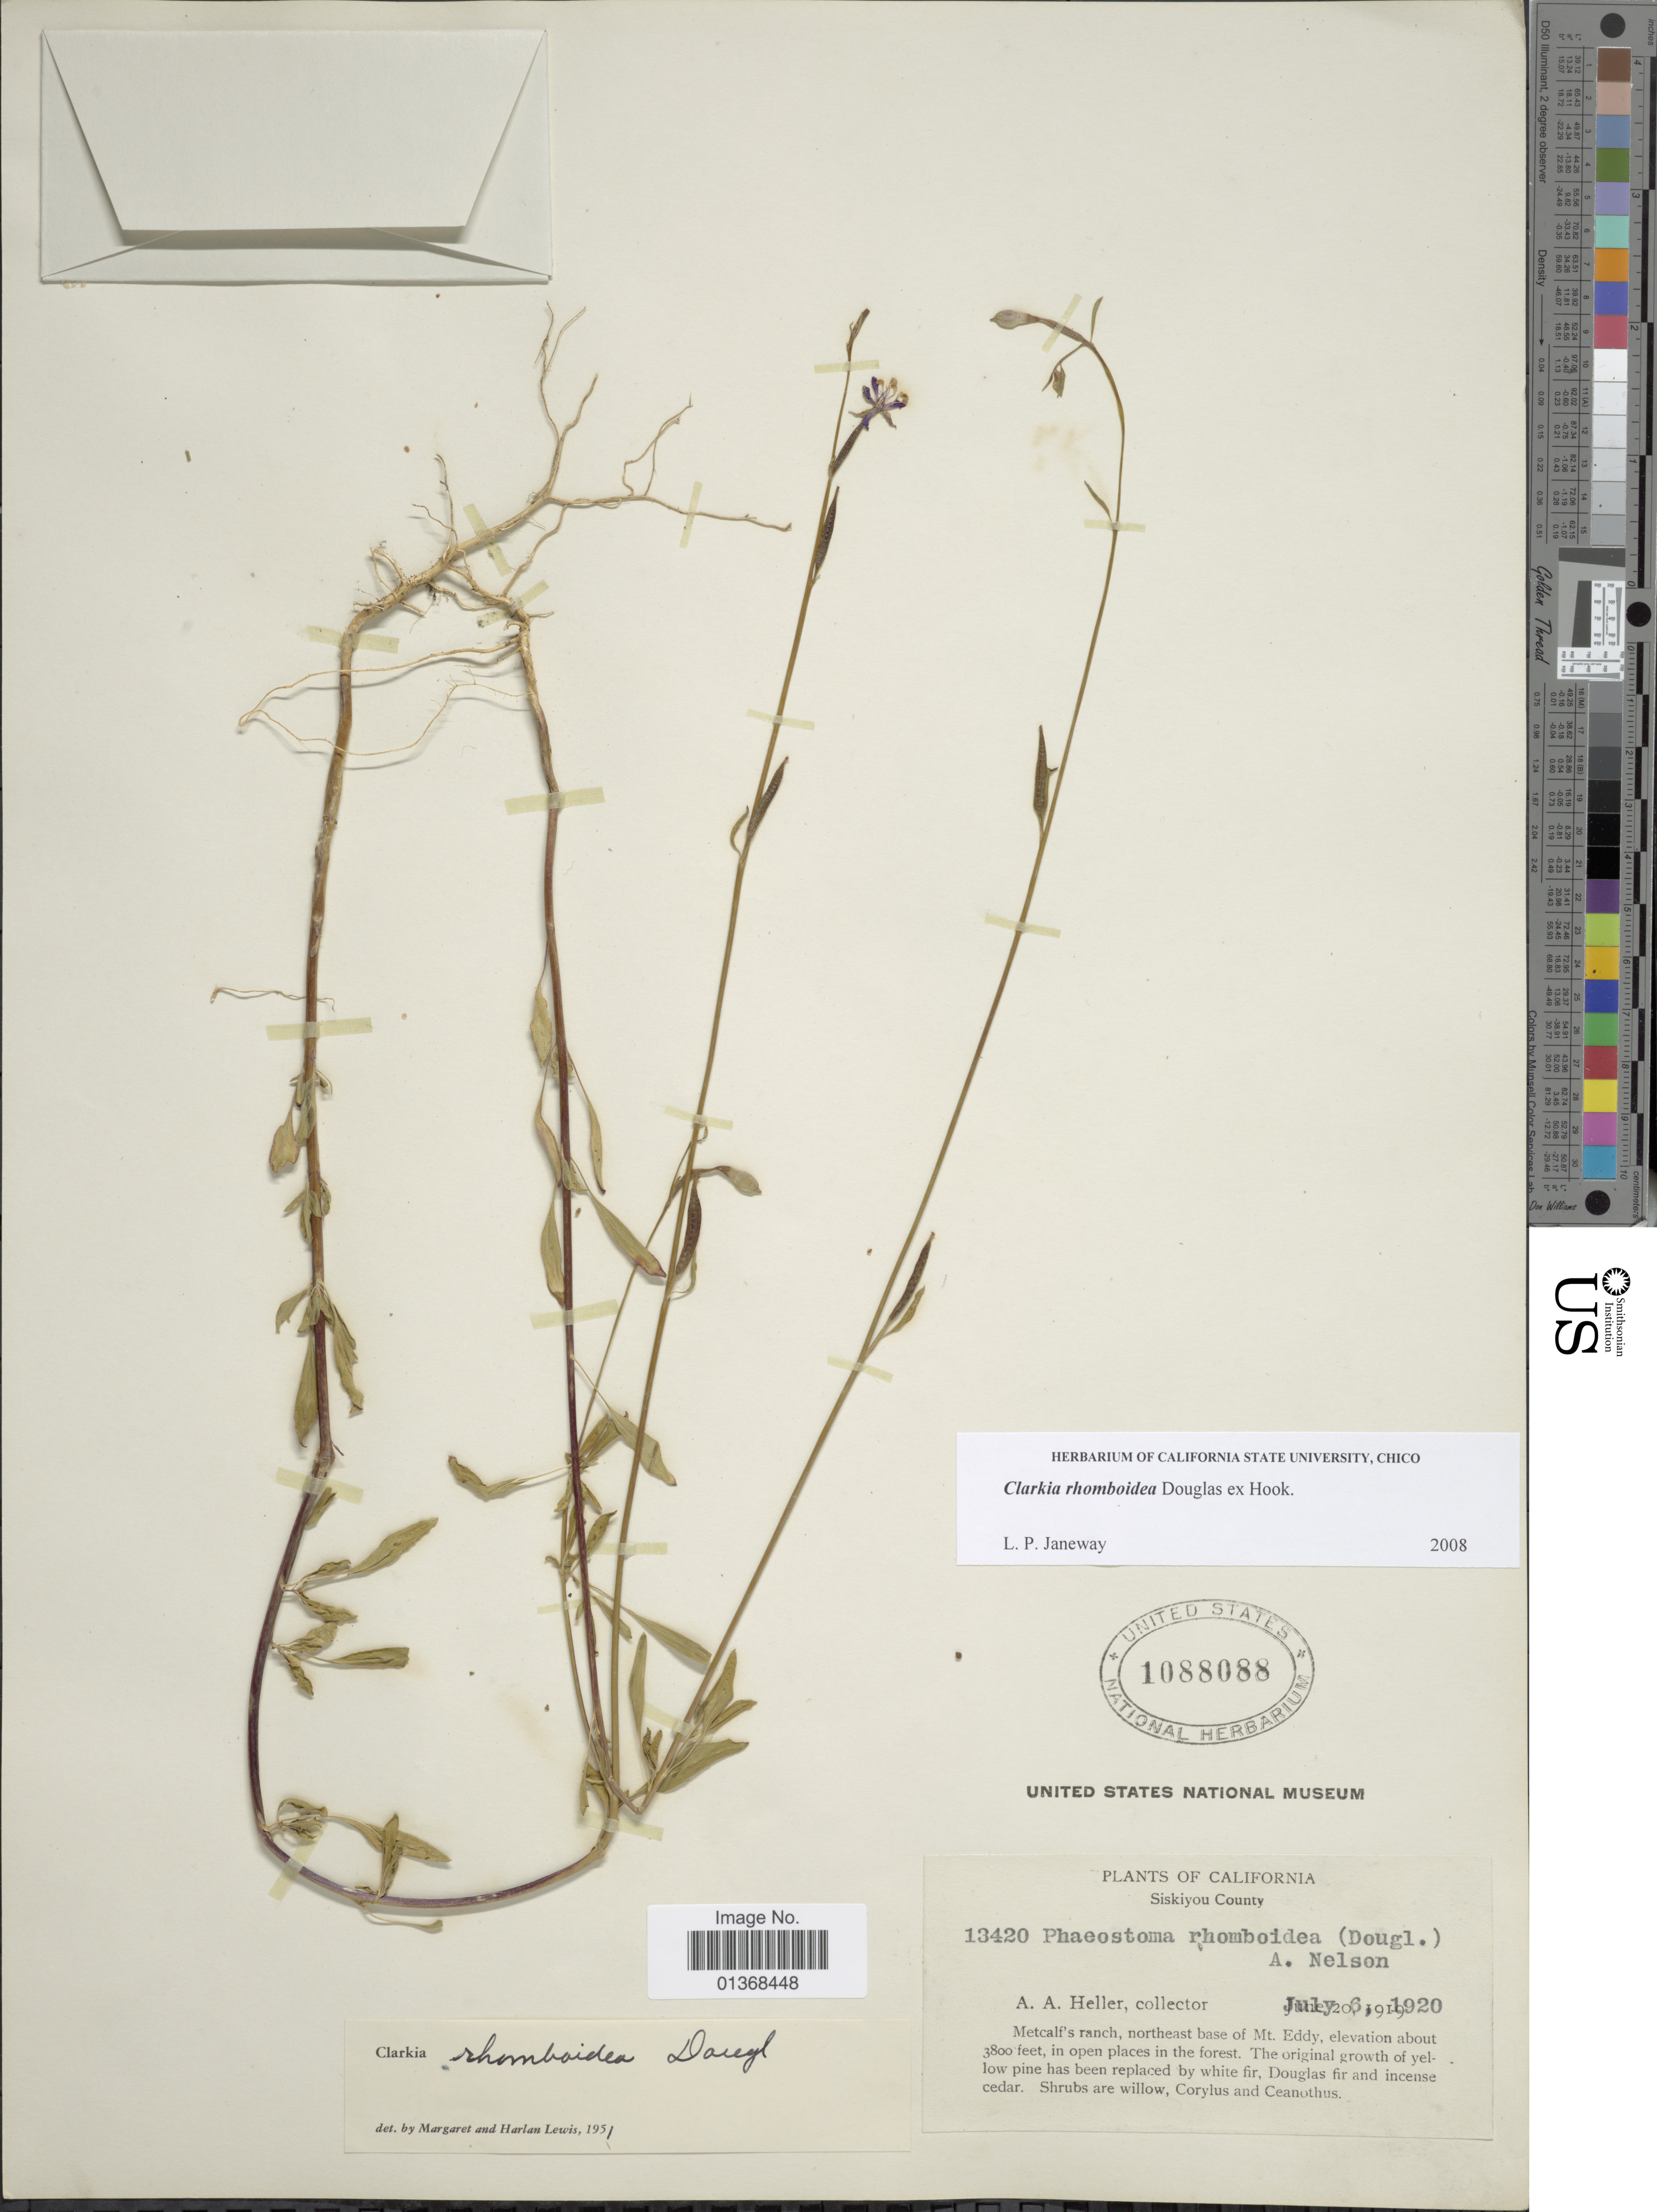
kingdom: Plantae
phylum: Tracheophyta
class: Magnoliopsida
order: Myrtales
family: Onagraceae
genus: Clarkia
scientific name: Clarkia rhomboidea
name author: Douglas ex Hook.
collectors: A. A. Heller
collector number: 13420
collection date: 1920-07-06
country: United States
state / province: California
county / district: Siskiyou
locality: Siskiyou County. Metcalf's ranch, northeast base of Mt. Eddy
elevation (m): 1158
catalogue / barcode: US 1088088